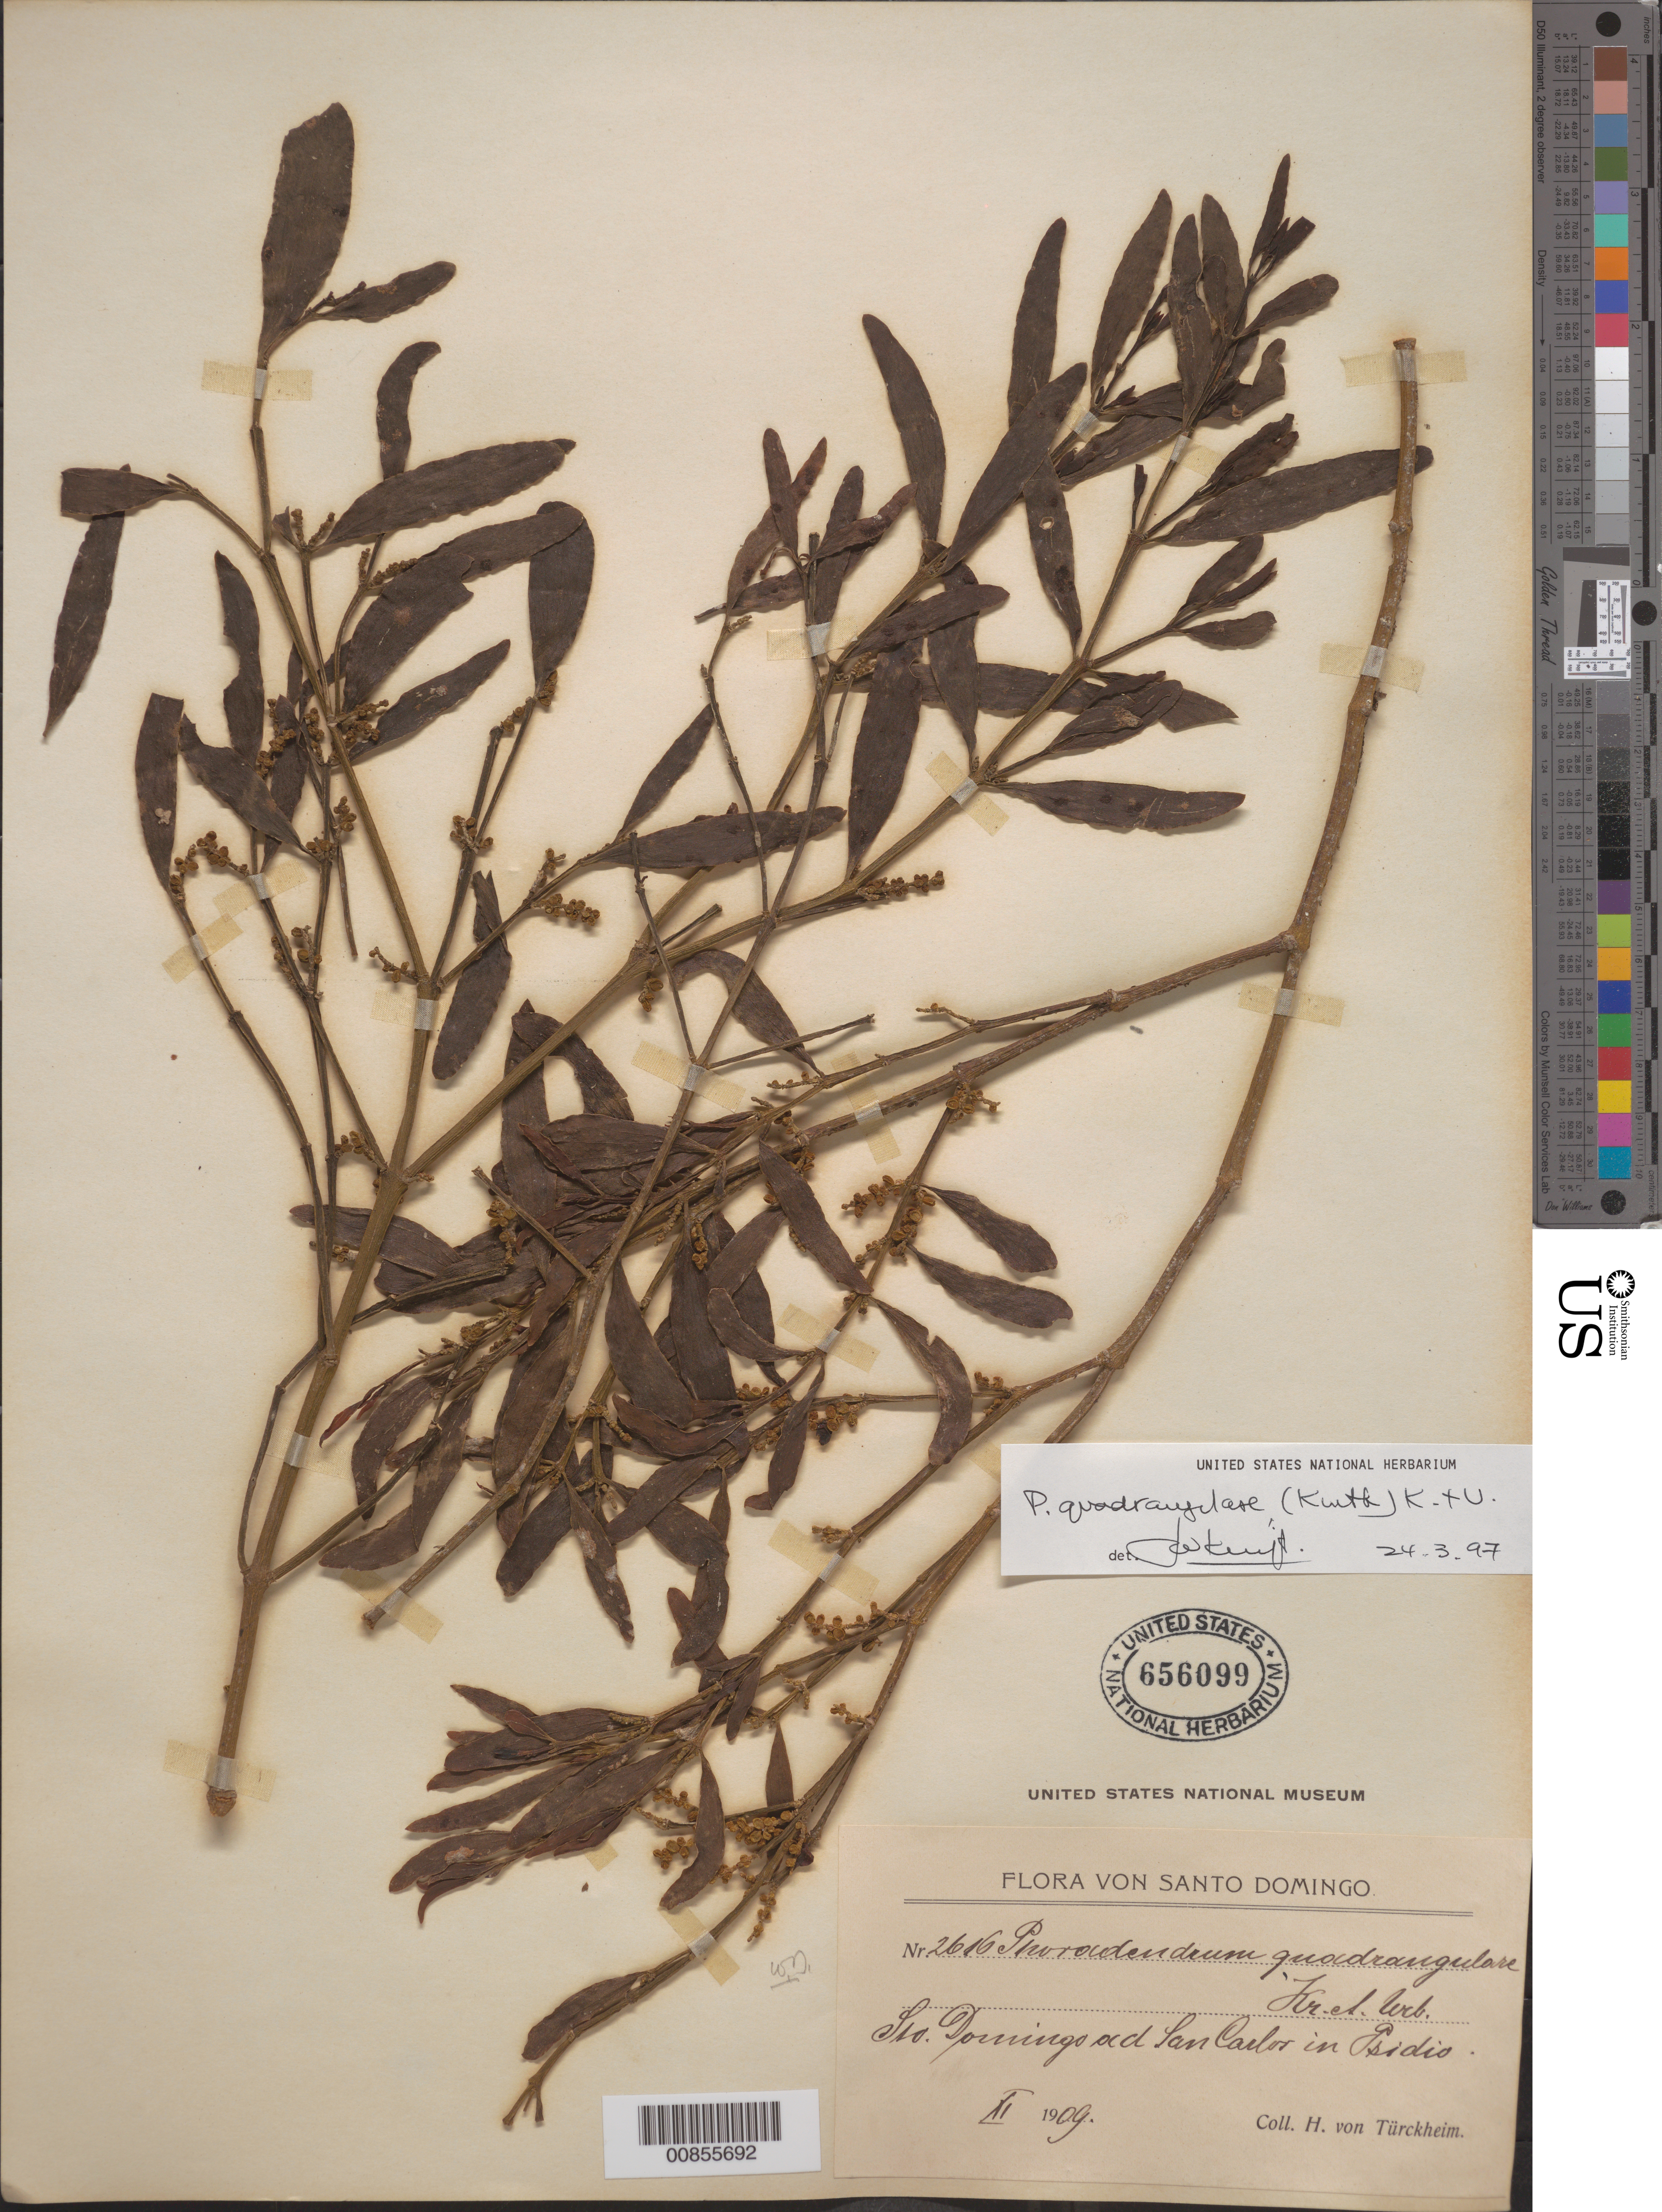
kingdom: Plantae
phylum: Tracheophyta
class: Magnoliopsida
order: Santalales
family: Viscaceae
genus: Phoradendron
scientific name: Phoradendron quadrangulare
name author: (Kunth) Griseb.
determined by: Kuijt, Job, (CANADA)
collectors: H. von Türckheim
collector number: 2616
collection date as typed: Nov 1909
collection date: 1909-11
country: Dominican Republic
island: Hispaniola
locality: Sto. Domingo ad San Carlos.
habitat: In "Gsidio".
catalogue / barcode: US 656099